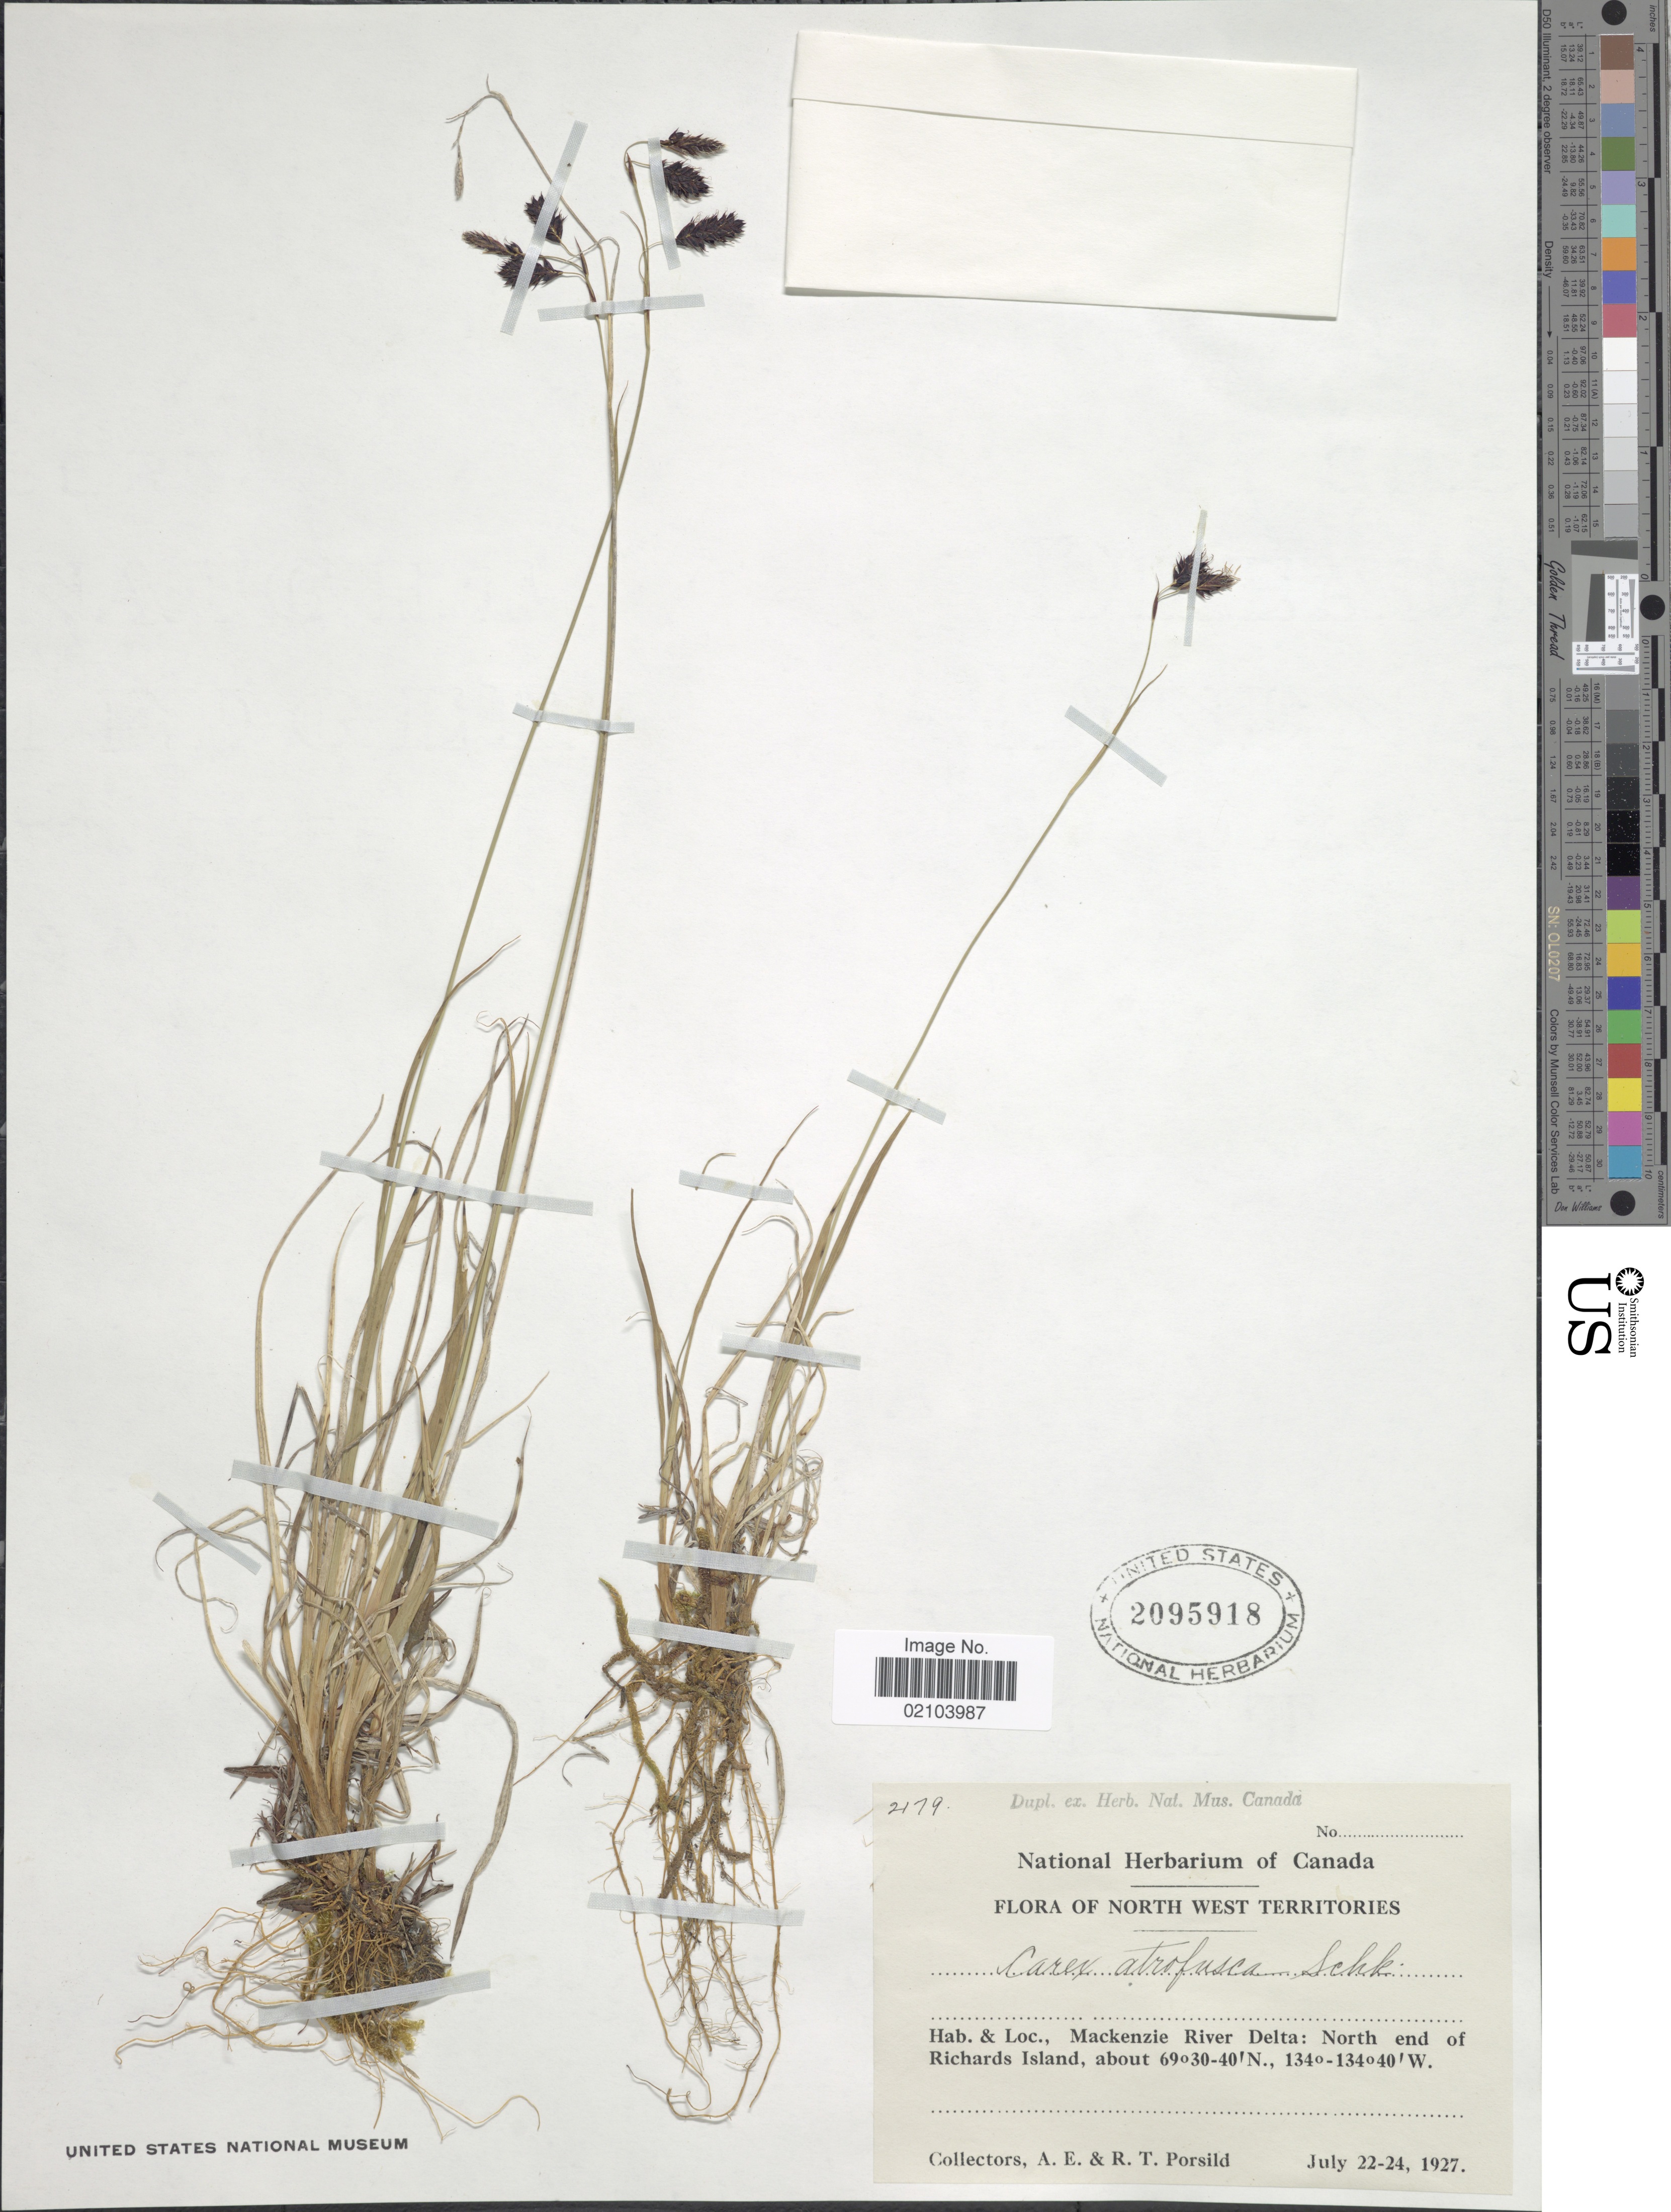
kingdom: Plantae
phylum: Tracheophyta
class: Liliopsida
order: Poales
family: Cyperaceae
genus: Carex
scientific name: Carex atrofusca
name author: Schkuhr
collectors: A. E. Porsild & R. T. Porsild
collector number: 2179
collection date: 1927-07-22/1927-07-24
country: Canada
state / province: Northwest Territories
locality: North West Territories. Mackenzie River Delta: North end of Richards Islands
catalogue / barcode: US 2095918